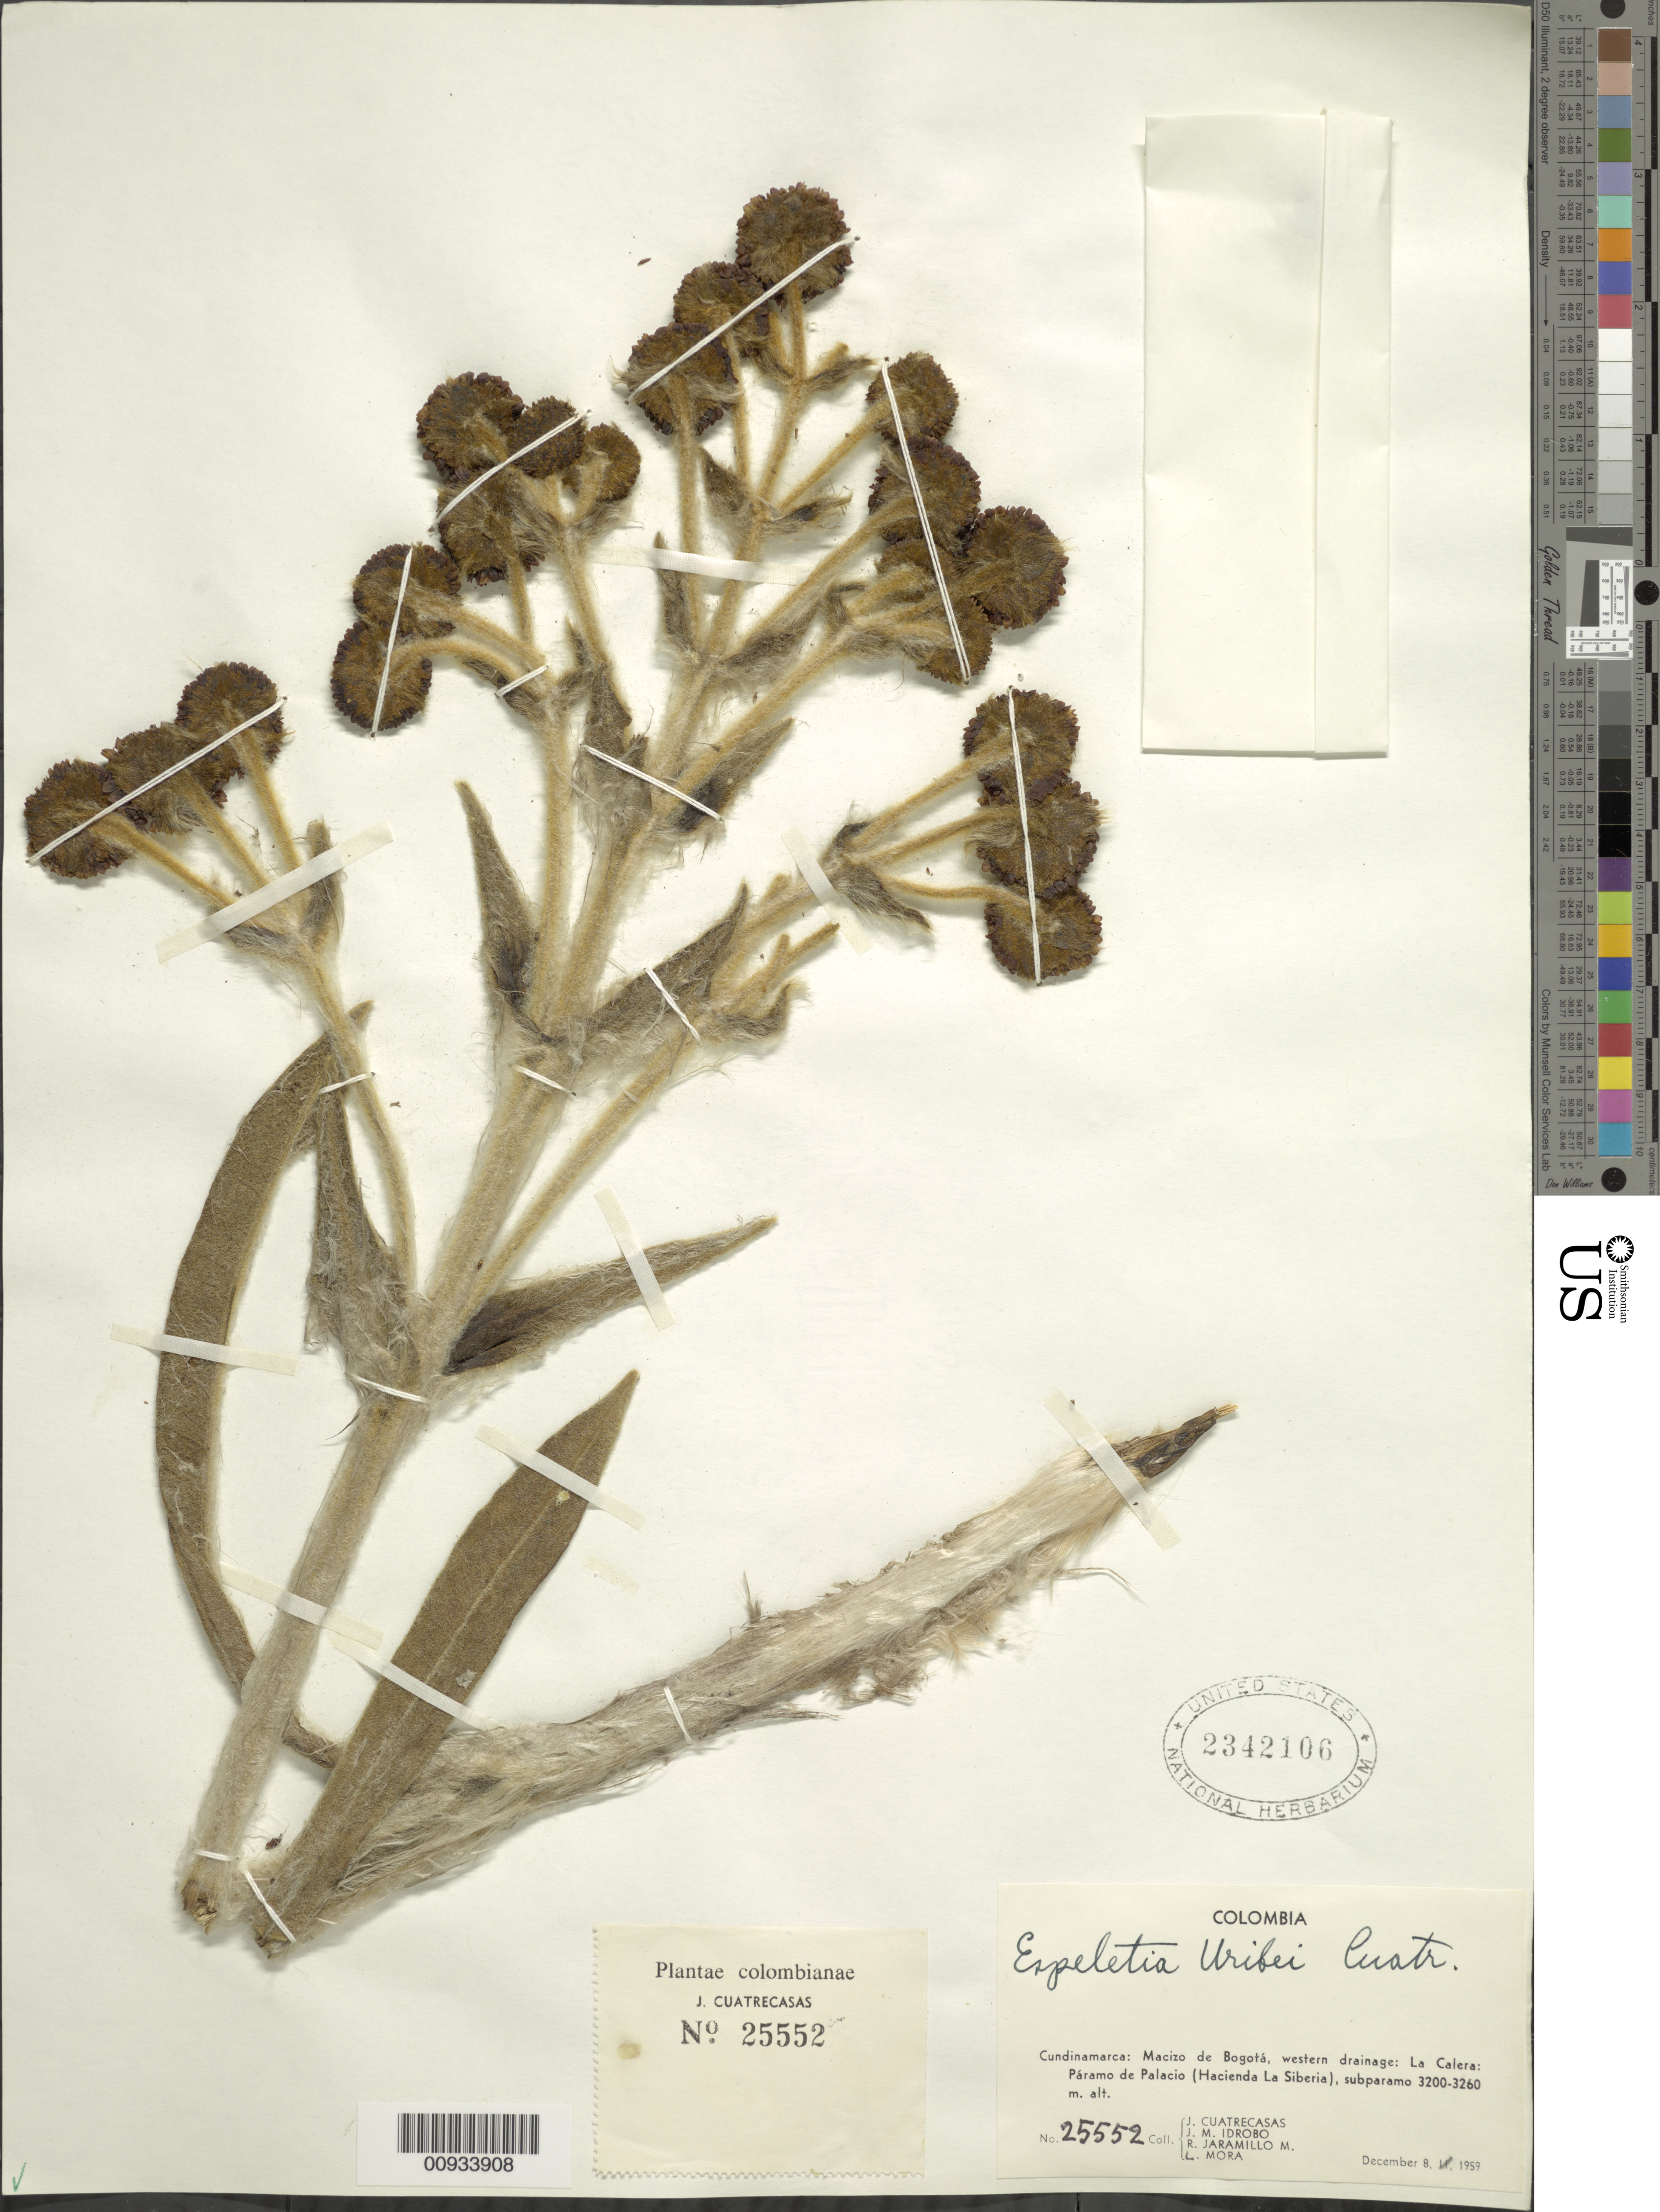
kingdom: Plantae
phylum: Tracheophyta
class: Magnoliopsida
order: Asterales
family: Asteraceae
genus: Espeletia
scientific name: Espeletia uribei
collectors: J. Cuatrecasas, J. M. Idrobo, R. Jaramillo M. & L. E. Mora-Osejo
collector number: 25552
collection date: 1959-12-08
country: Colombia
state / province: Cundinamarca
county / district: La Calera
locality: Páramo de Palacios. Macizo de Bogotá, western drainage: Hacienda La Siberia.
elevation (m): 3200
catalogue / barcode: US 2342106